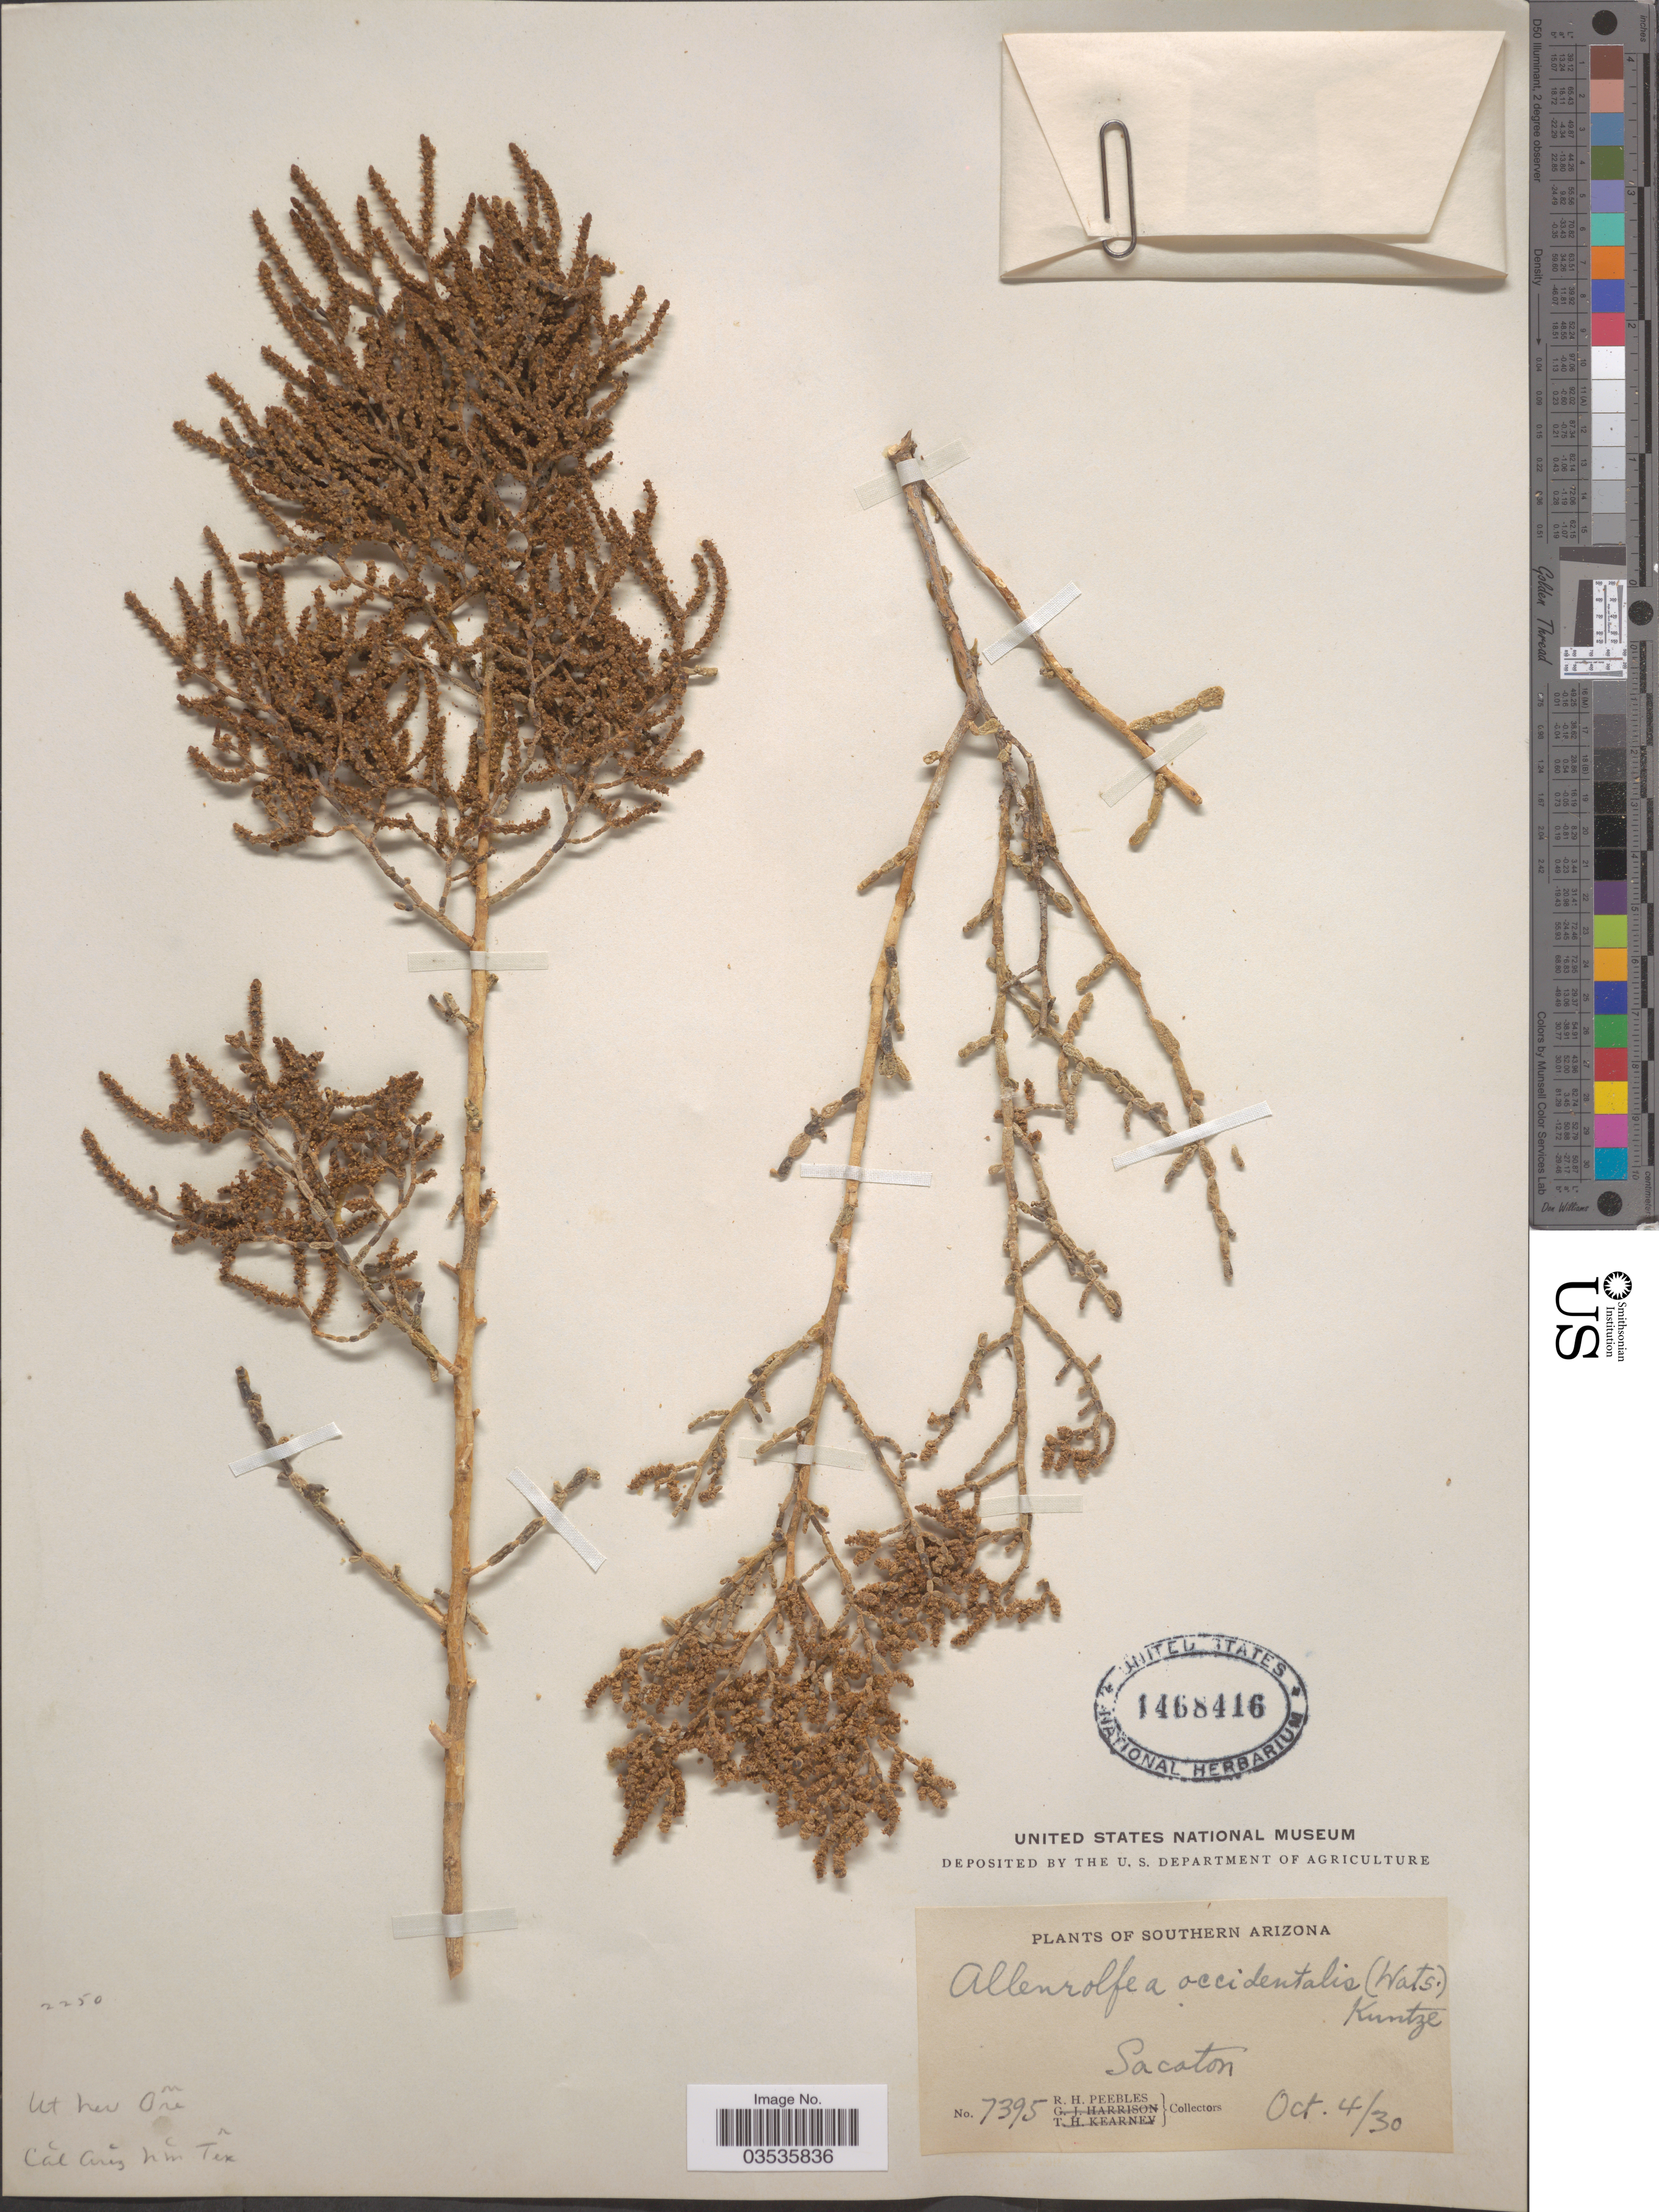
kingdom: Plantae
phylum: Tracheophyta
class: Magnoliopsida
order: Caryophyllales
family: Amaranthaceae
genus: Allenrolfea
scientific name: Allenrolfea occidentalis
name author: (S. Watson) Kuntze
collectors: R. H. Peebles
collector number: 7395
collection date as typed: Transcribed d/m/y: 4/10/30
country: United States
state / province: Arizona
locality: Southern Arizona. Sacaton.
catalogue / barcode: US 1468416